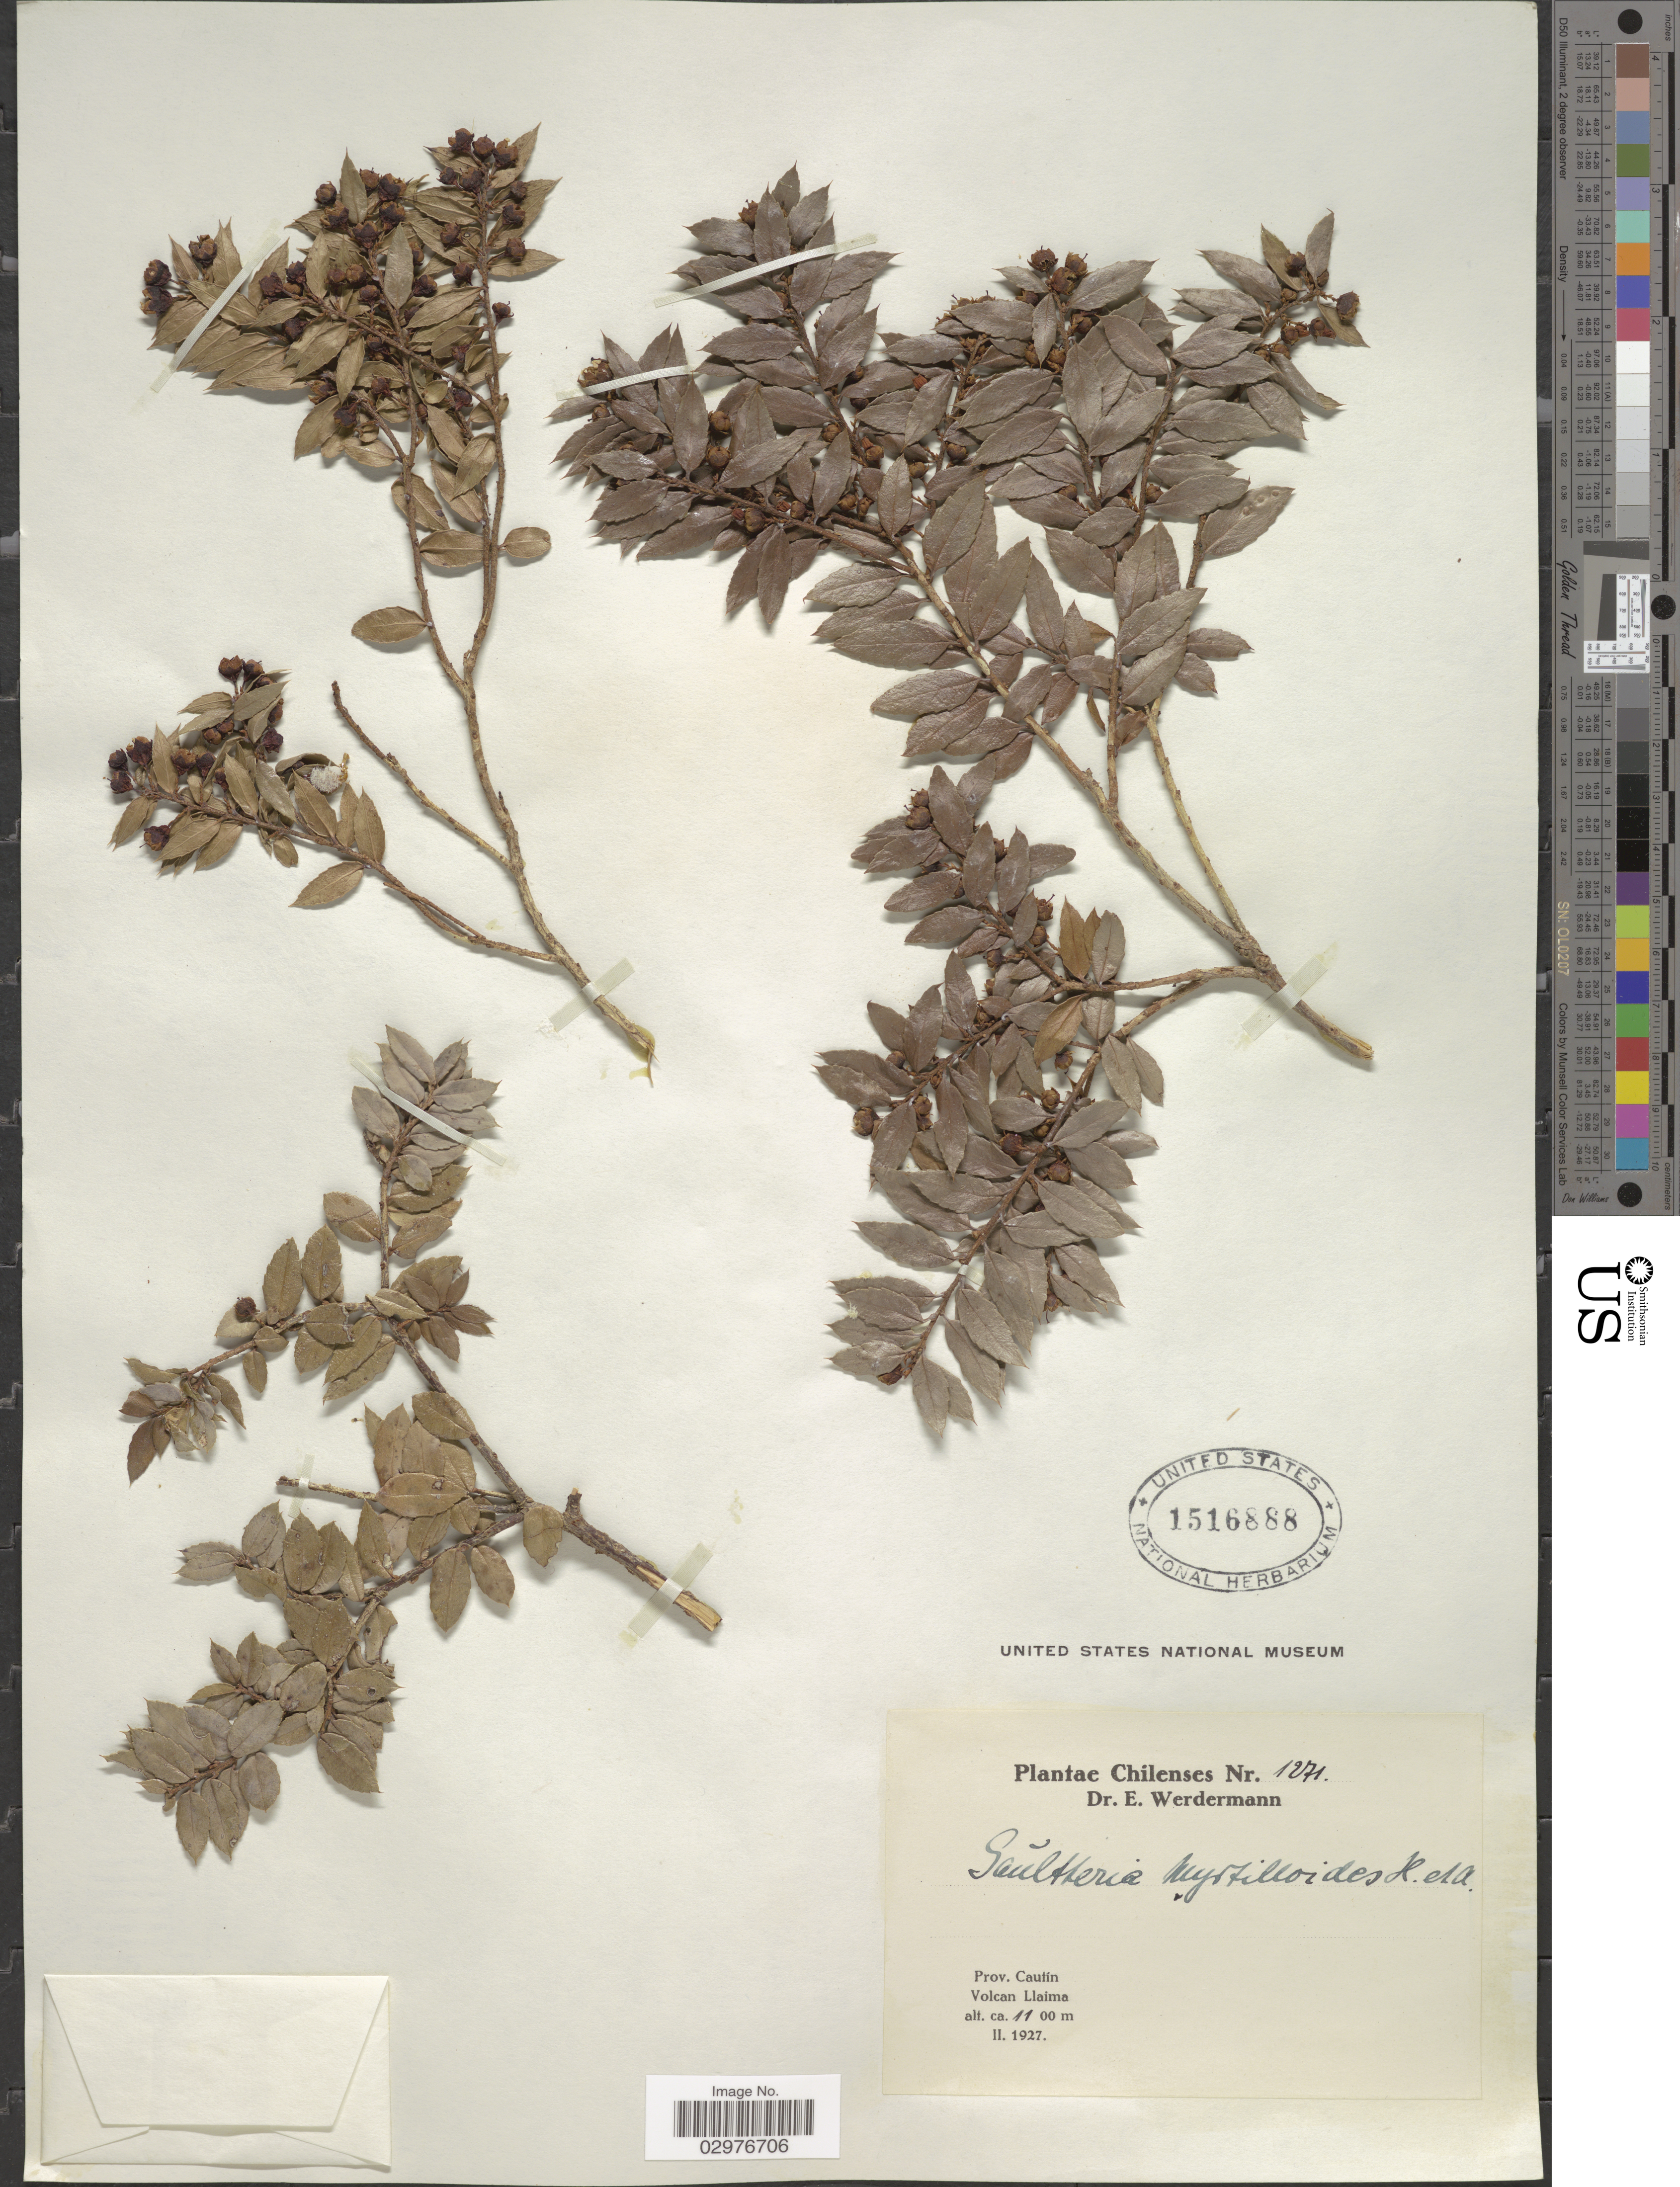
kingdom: Plantae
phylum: Tracheophyta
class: Magnoliopsida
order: Ericales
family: Ericaceae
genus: Gaultheria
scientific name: Gaultheria phillyreifolia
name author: (Pers.) Sleumer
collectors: E. Werdermann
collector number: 1271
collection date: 1927-02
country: Chile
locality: Prov. Cautín. Volcan Llaima.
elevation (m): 1100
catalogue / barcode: US 1516888